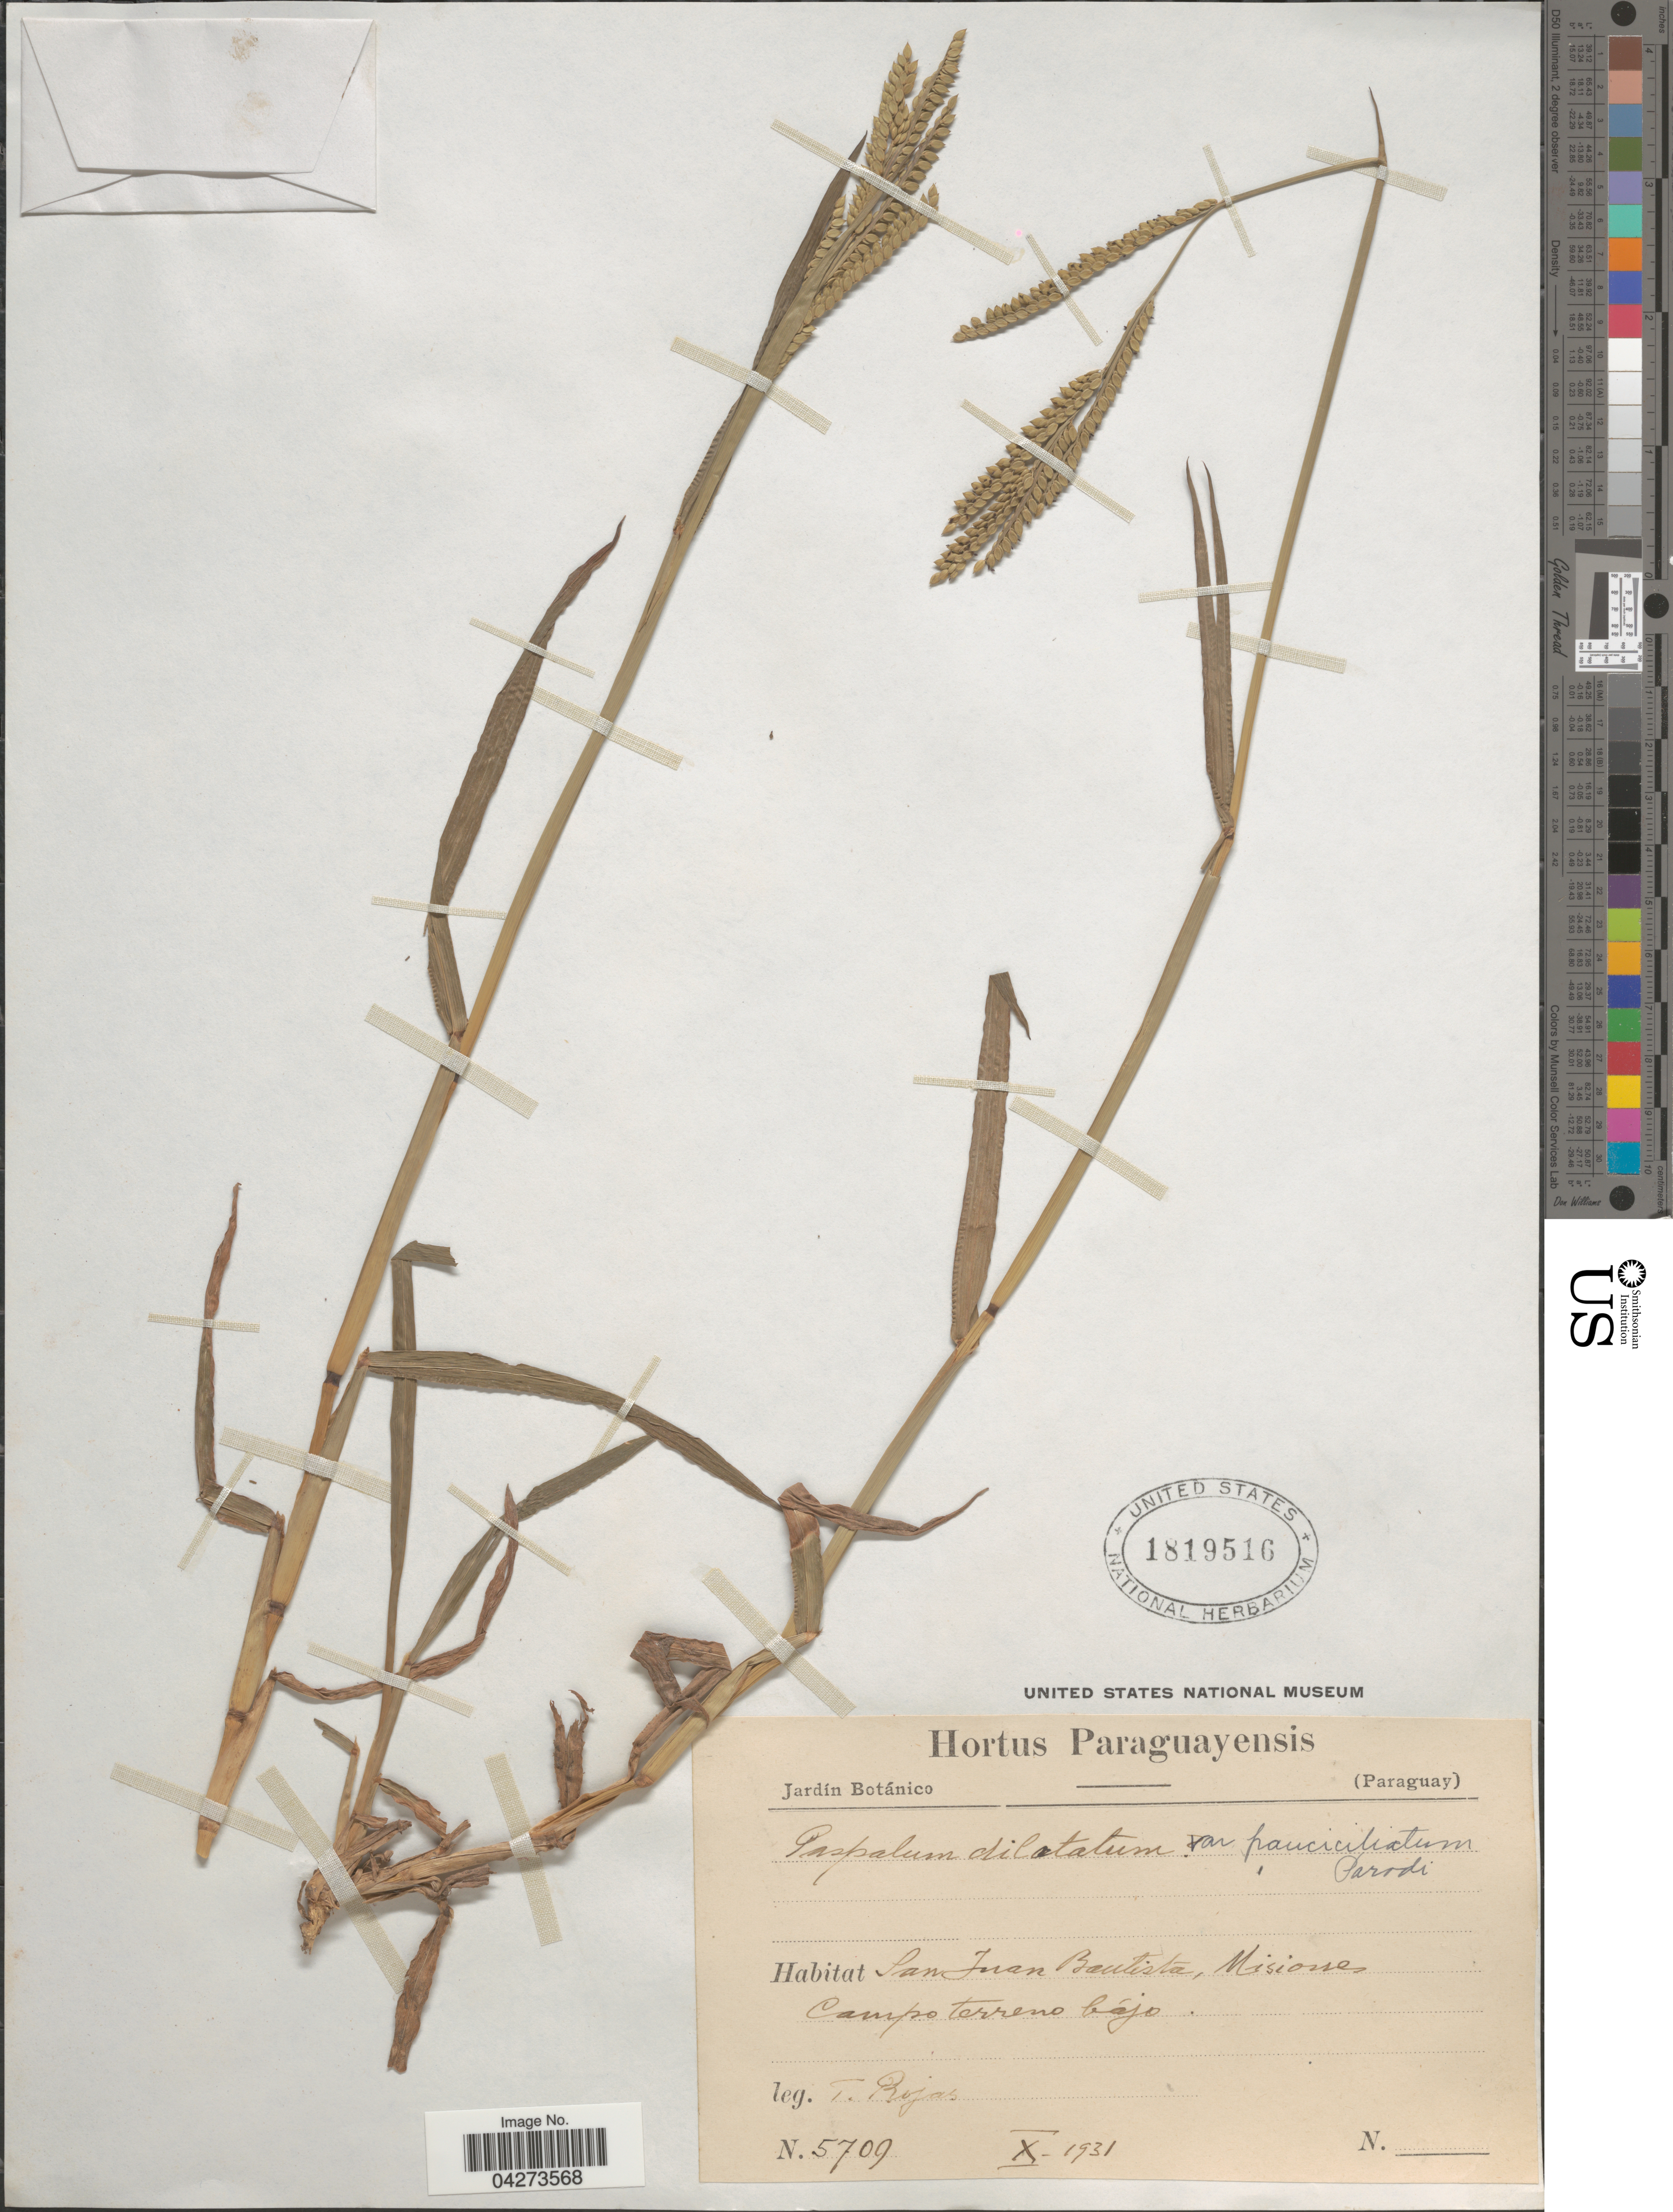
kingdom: Plantae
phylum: Tracheophyta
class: Liliopsida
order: Poales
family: Poaceae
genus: Paspalum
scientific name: Paspalum pauciciliatum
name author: (Parodi) Herter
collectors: T. Rojas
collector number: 5709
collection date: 1931-10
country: Paraguay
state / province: Misiones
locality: San Juan Bautista.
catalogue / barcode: US 1819516